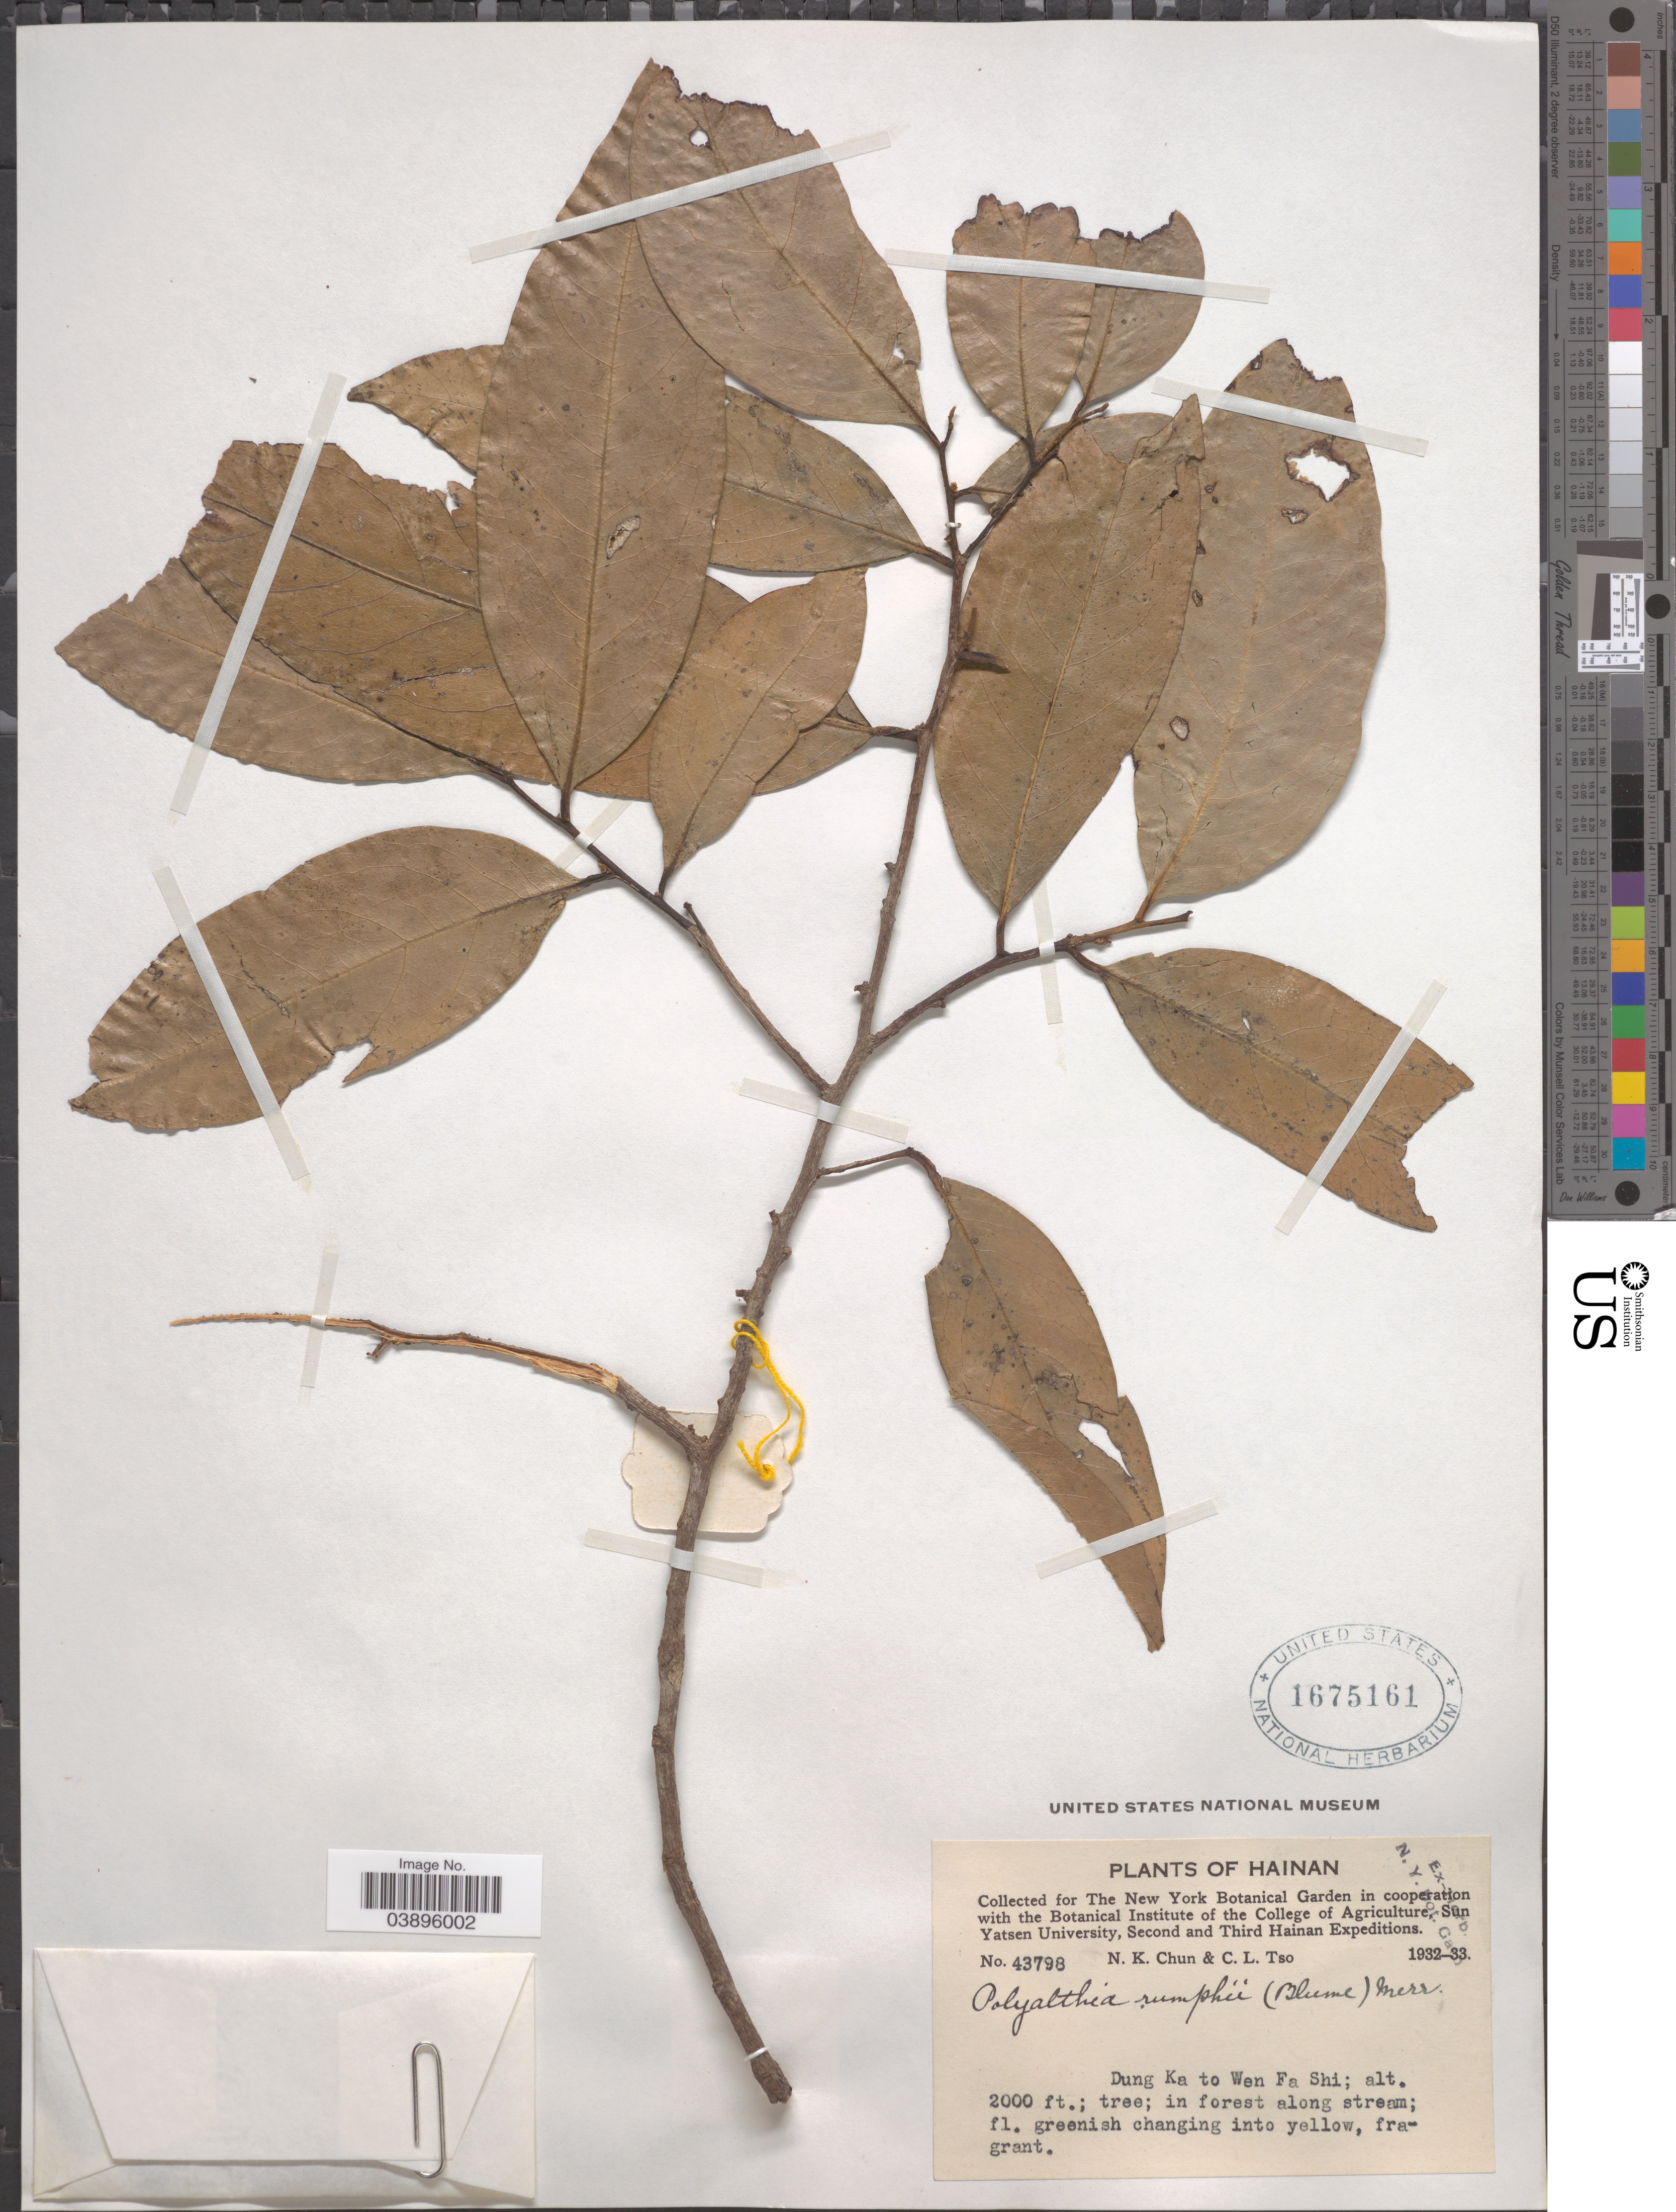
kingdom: Plantae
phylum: Tracheophyta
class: Magnoliopsida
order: Magnoliales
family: Annonaceae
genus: Polyalthia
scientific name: Polyalthia rumphii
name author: (Blume ex Hensch.) Merr.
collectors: N. K. Chun & C. Tso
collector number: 43798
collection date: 1932/1933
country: China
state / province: Hainan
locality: Dung Ka to Wen Fa Shi; along stream.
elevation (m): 610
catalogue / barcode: US 1675161